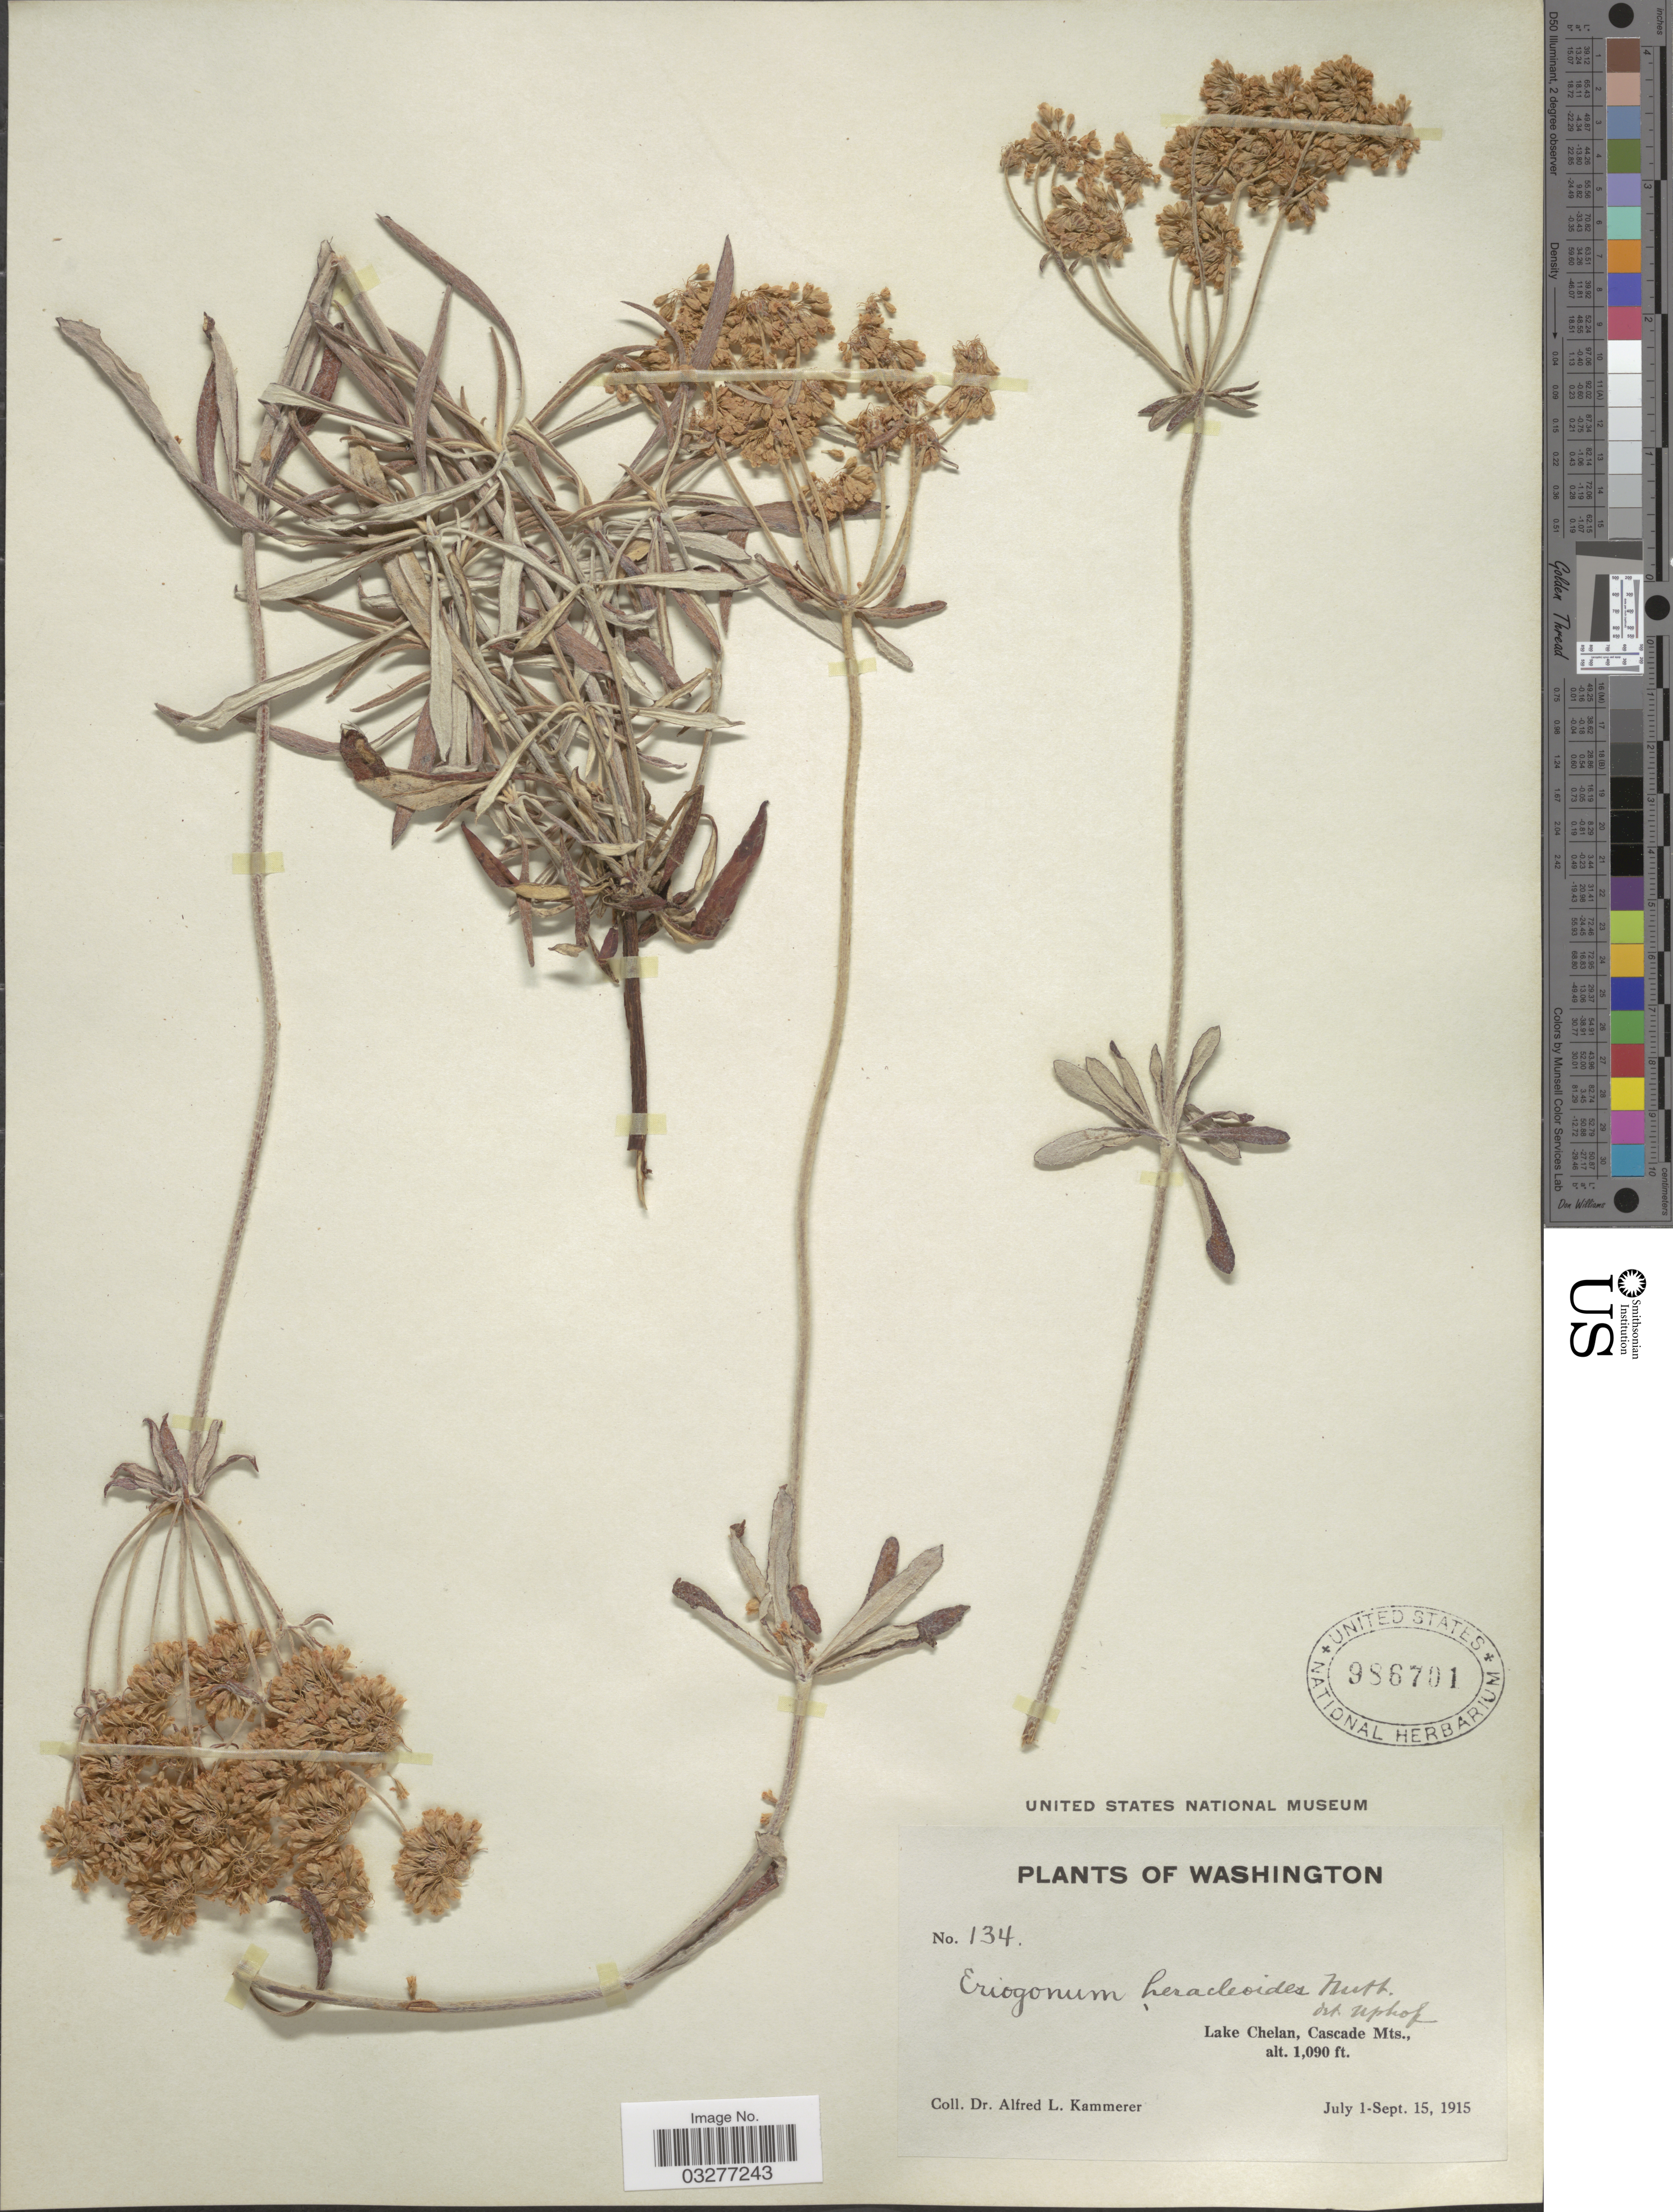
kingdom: Plantae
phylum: Tracheophyta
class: Magnoliopsida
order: Caryophyllales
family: Polygonaceae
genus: Eriogonum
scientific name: Eriogonum heracleoides var. angustifolium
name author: (Nutt.) Torr. & A. Gray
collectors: A. Kammerer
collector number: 134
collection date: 1915-07-01/1915-09-15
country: United States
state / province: Washington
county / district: Chelan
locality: Lake Chelan, Cascade Mts.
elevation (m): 332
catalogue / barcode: US 986701